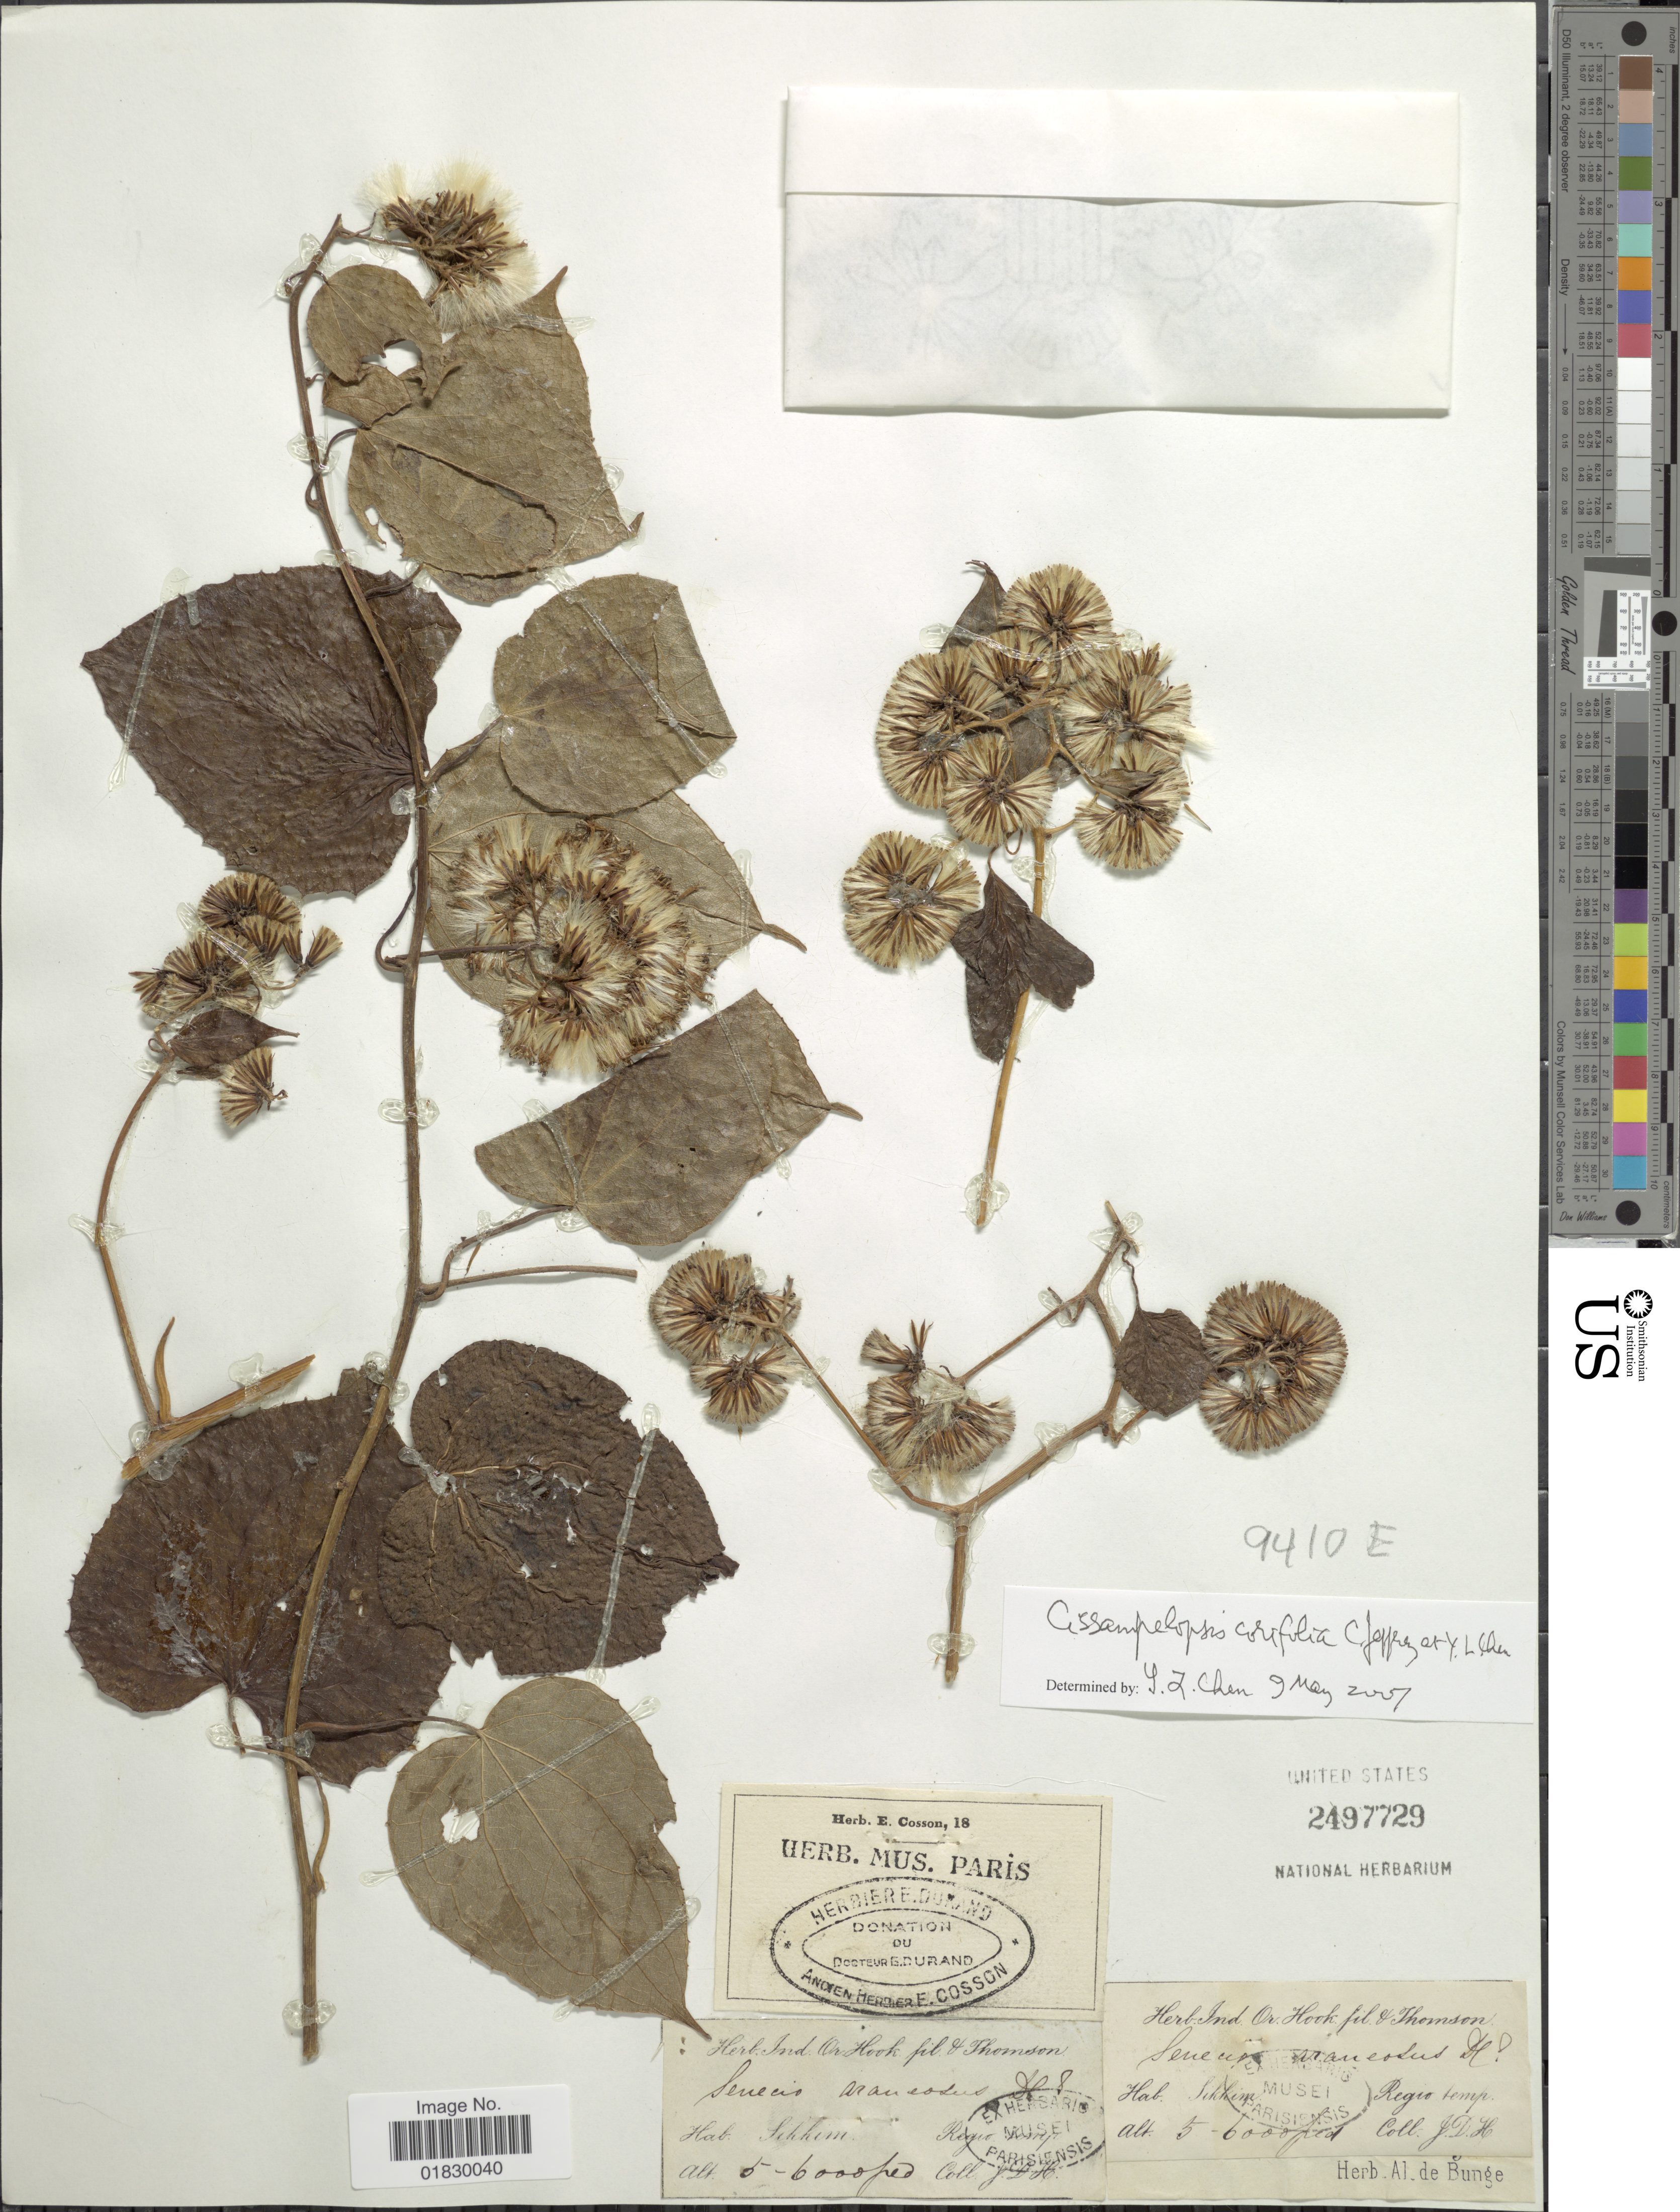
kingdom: Plantae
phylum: Tracheophyta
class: Magnoliopsida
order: Asterales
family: Asteraceae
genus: Cissampelopsis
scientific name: Cissampelopsis corifolia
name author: C. Jeffrey & Y.L. Chen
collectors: J. Thomson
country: India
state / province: Sikkim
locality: Sikkim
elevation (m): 1524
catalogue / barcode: US 2497729